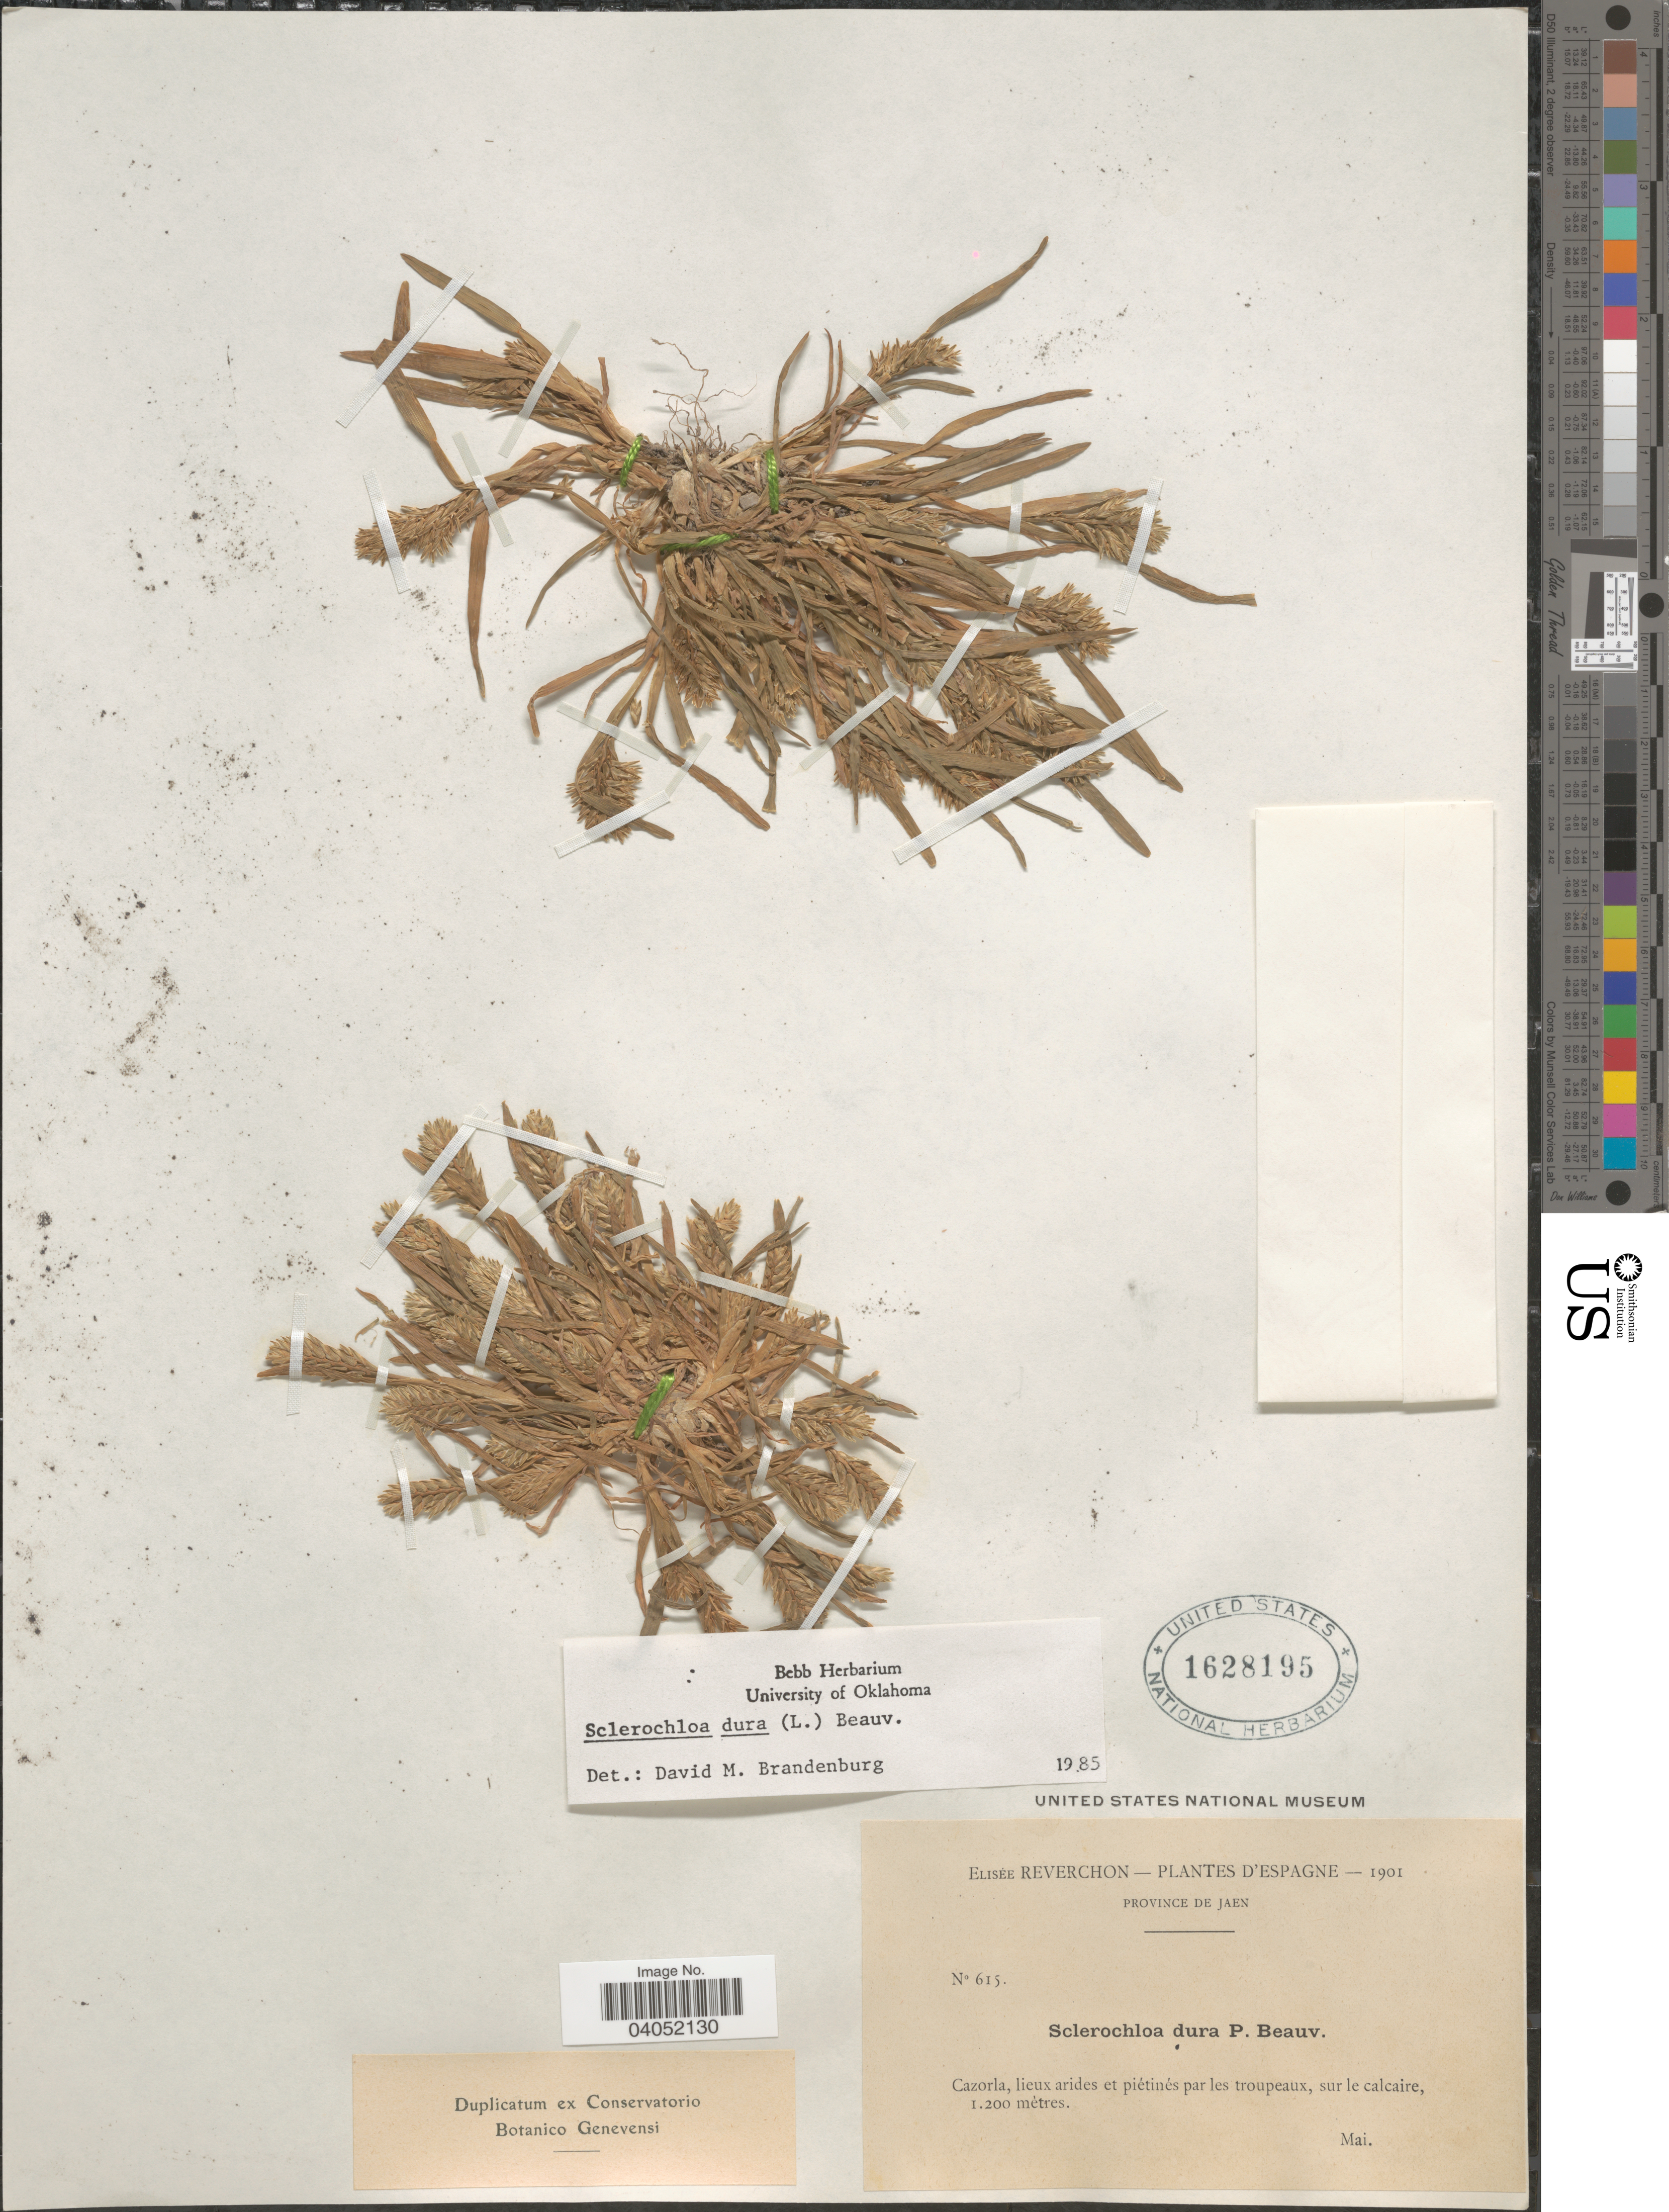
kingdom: Plantae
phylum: Tracheophyta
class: Liliopsida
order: Poales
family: Poaceae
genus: Sclerochloa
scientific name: Sclerochloa dura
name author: (L.) P. Beauv.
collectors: E. Reverchon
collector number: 615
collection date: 1901-05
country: Spain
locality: Espagne. Province de Jaen. Cazorla, lieux arides et piétinés par les troupeaux, sur le calcaire.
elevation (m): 1200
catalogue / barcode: US 1628195